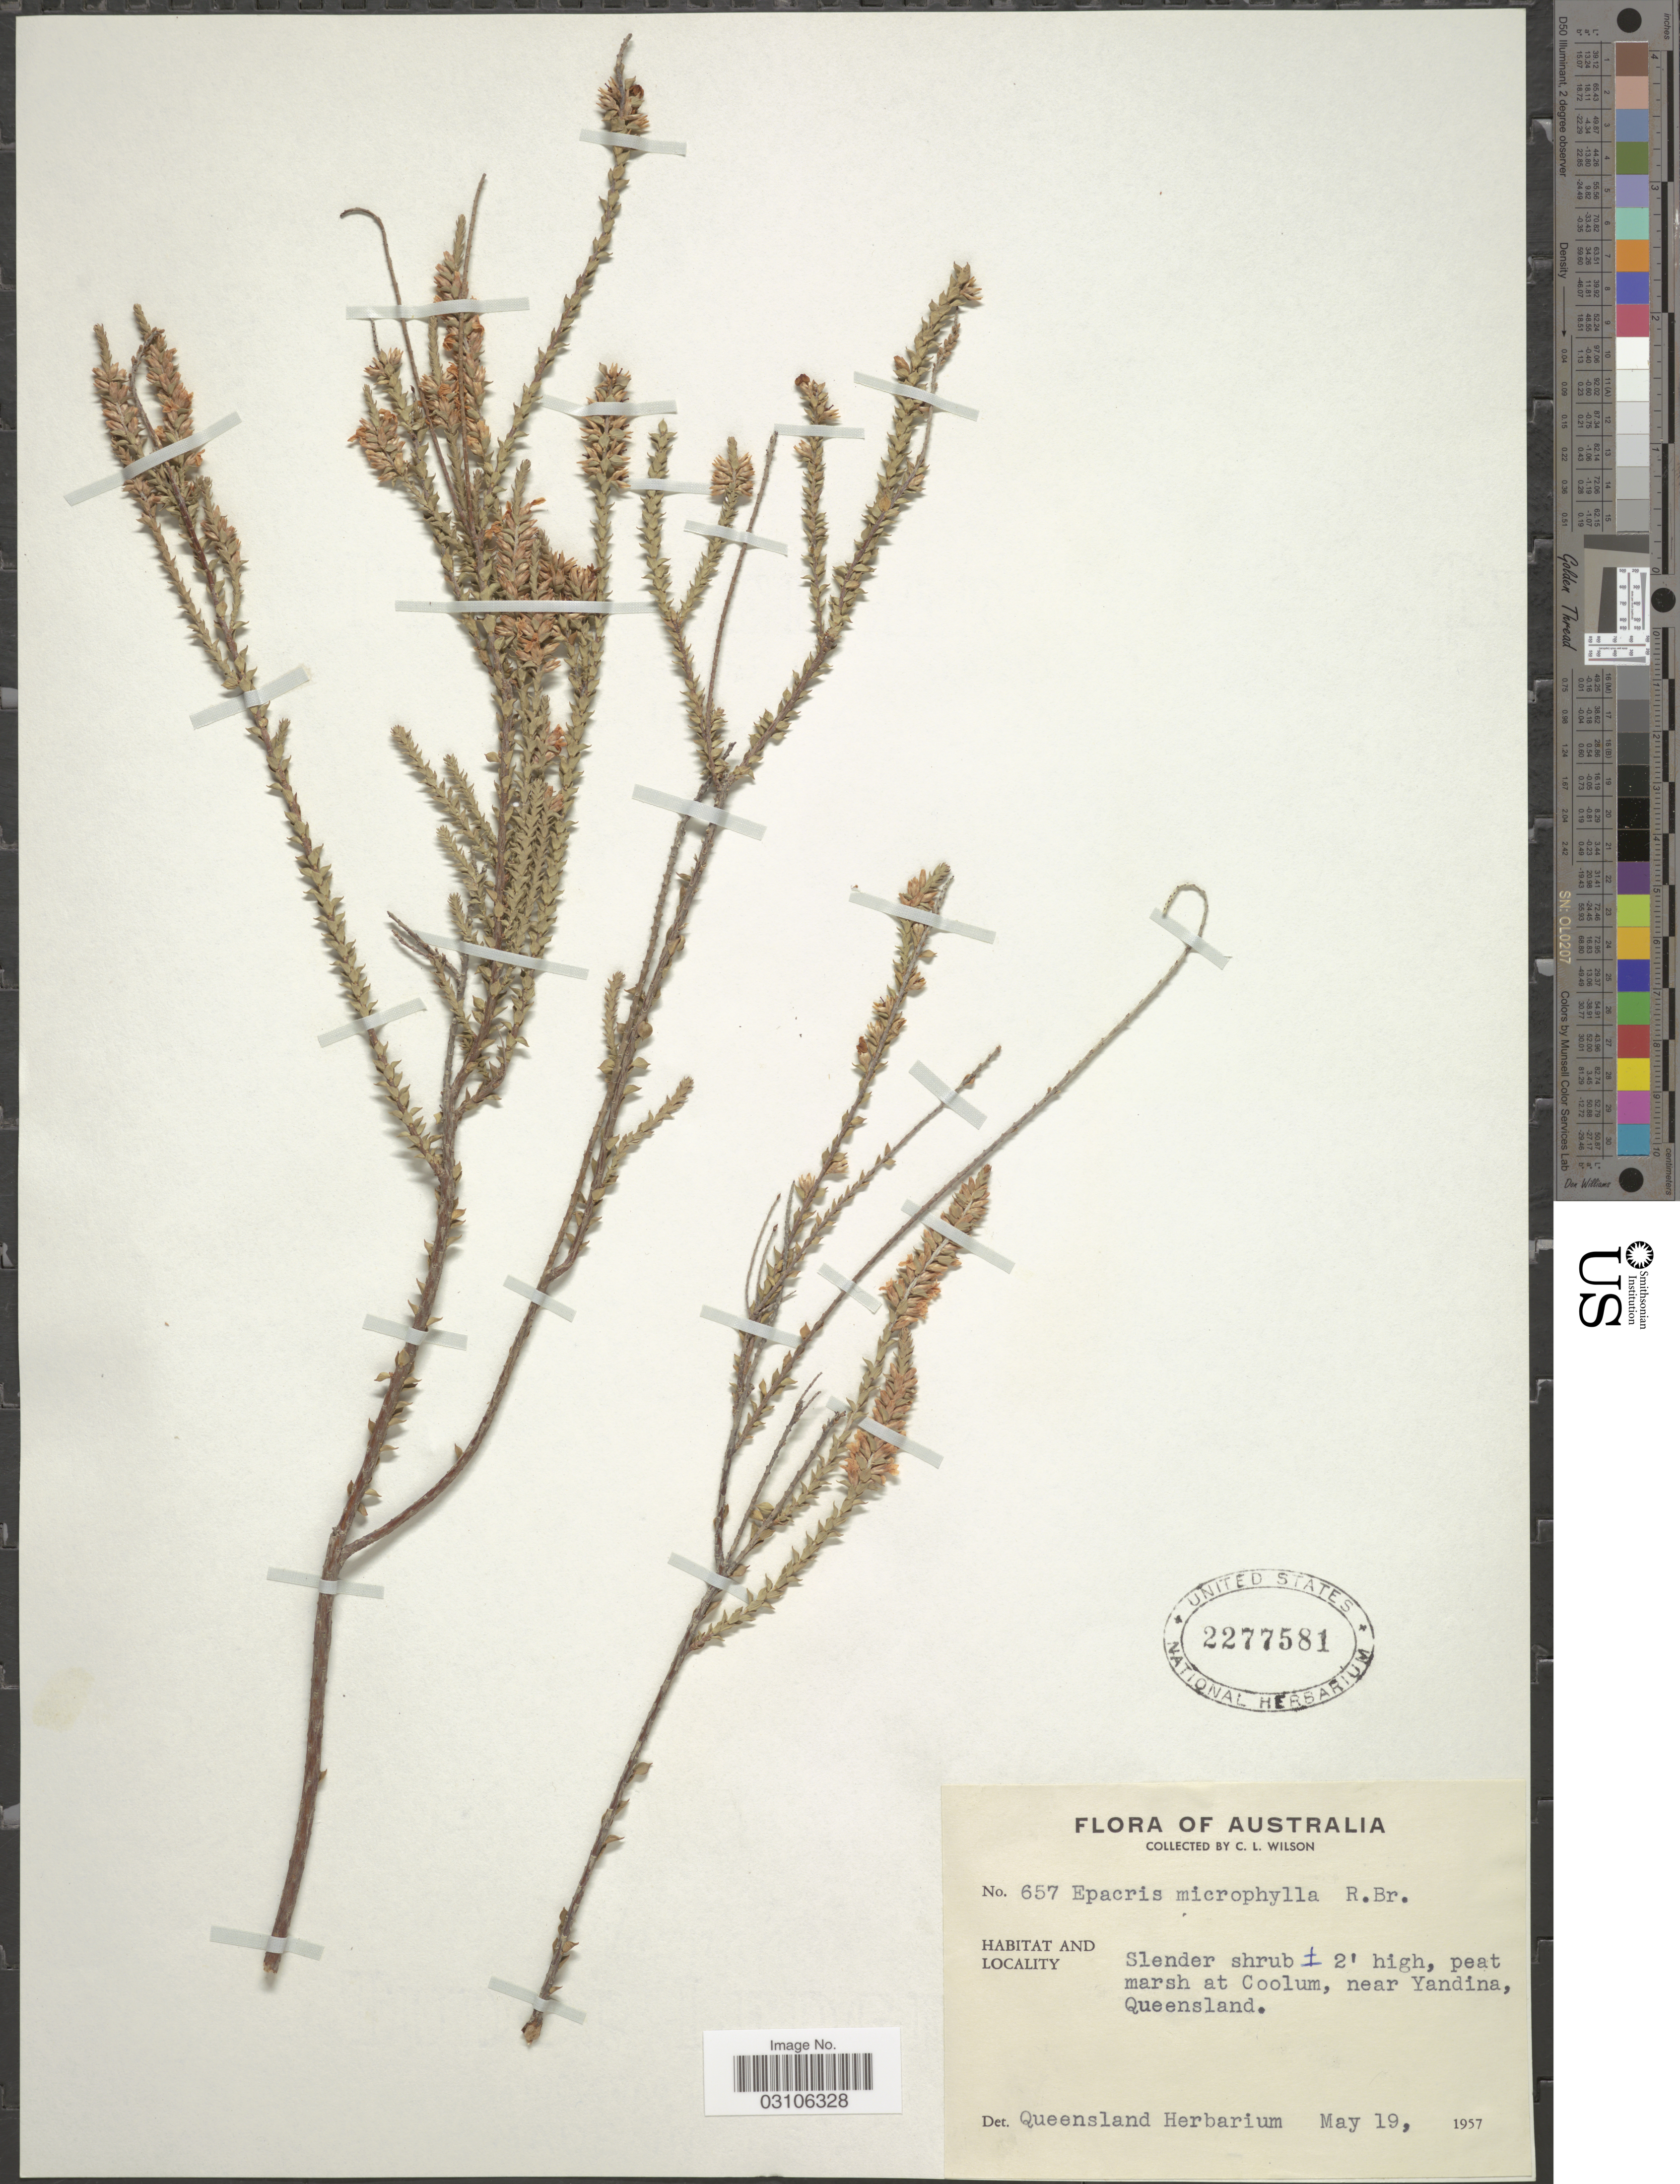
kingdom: Plantae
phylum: Tracheophyta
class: Magnoliopsida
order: Ericales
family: Ericaceae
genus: Epacris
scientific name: Epacris microphylla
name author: R. Br.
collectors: C. L. Wilson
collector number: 657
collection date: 1957-05-19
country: Australia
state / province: Queensland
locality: Pear marsh at Coolum, near Yandina.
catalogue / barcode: US 2277581